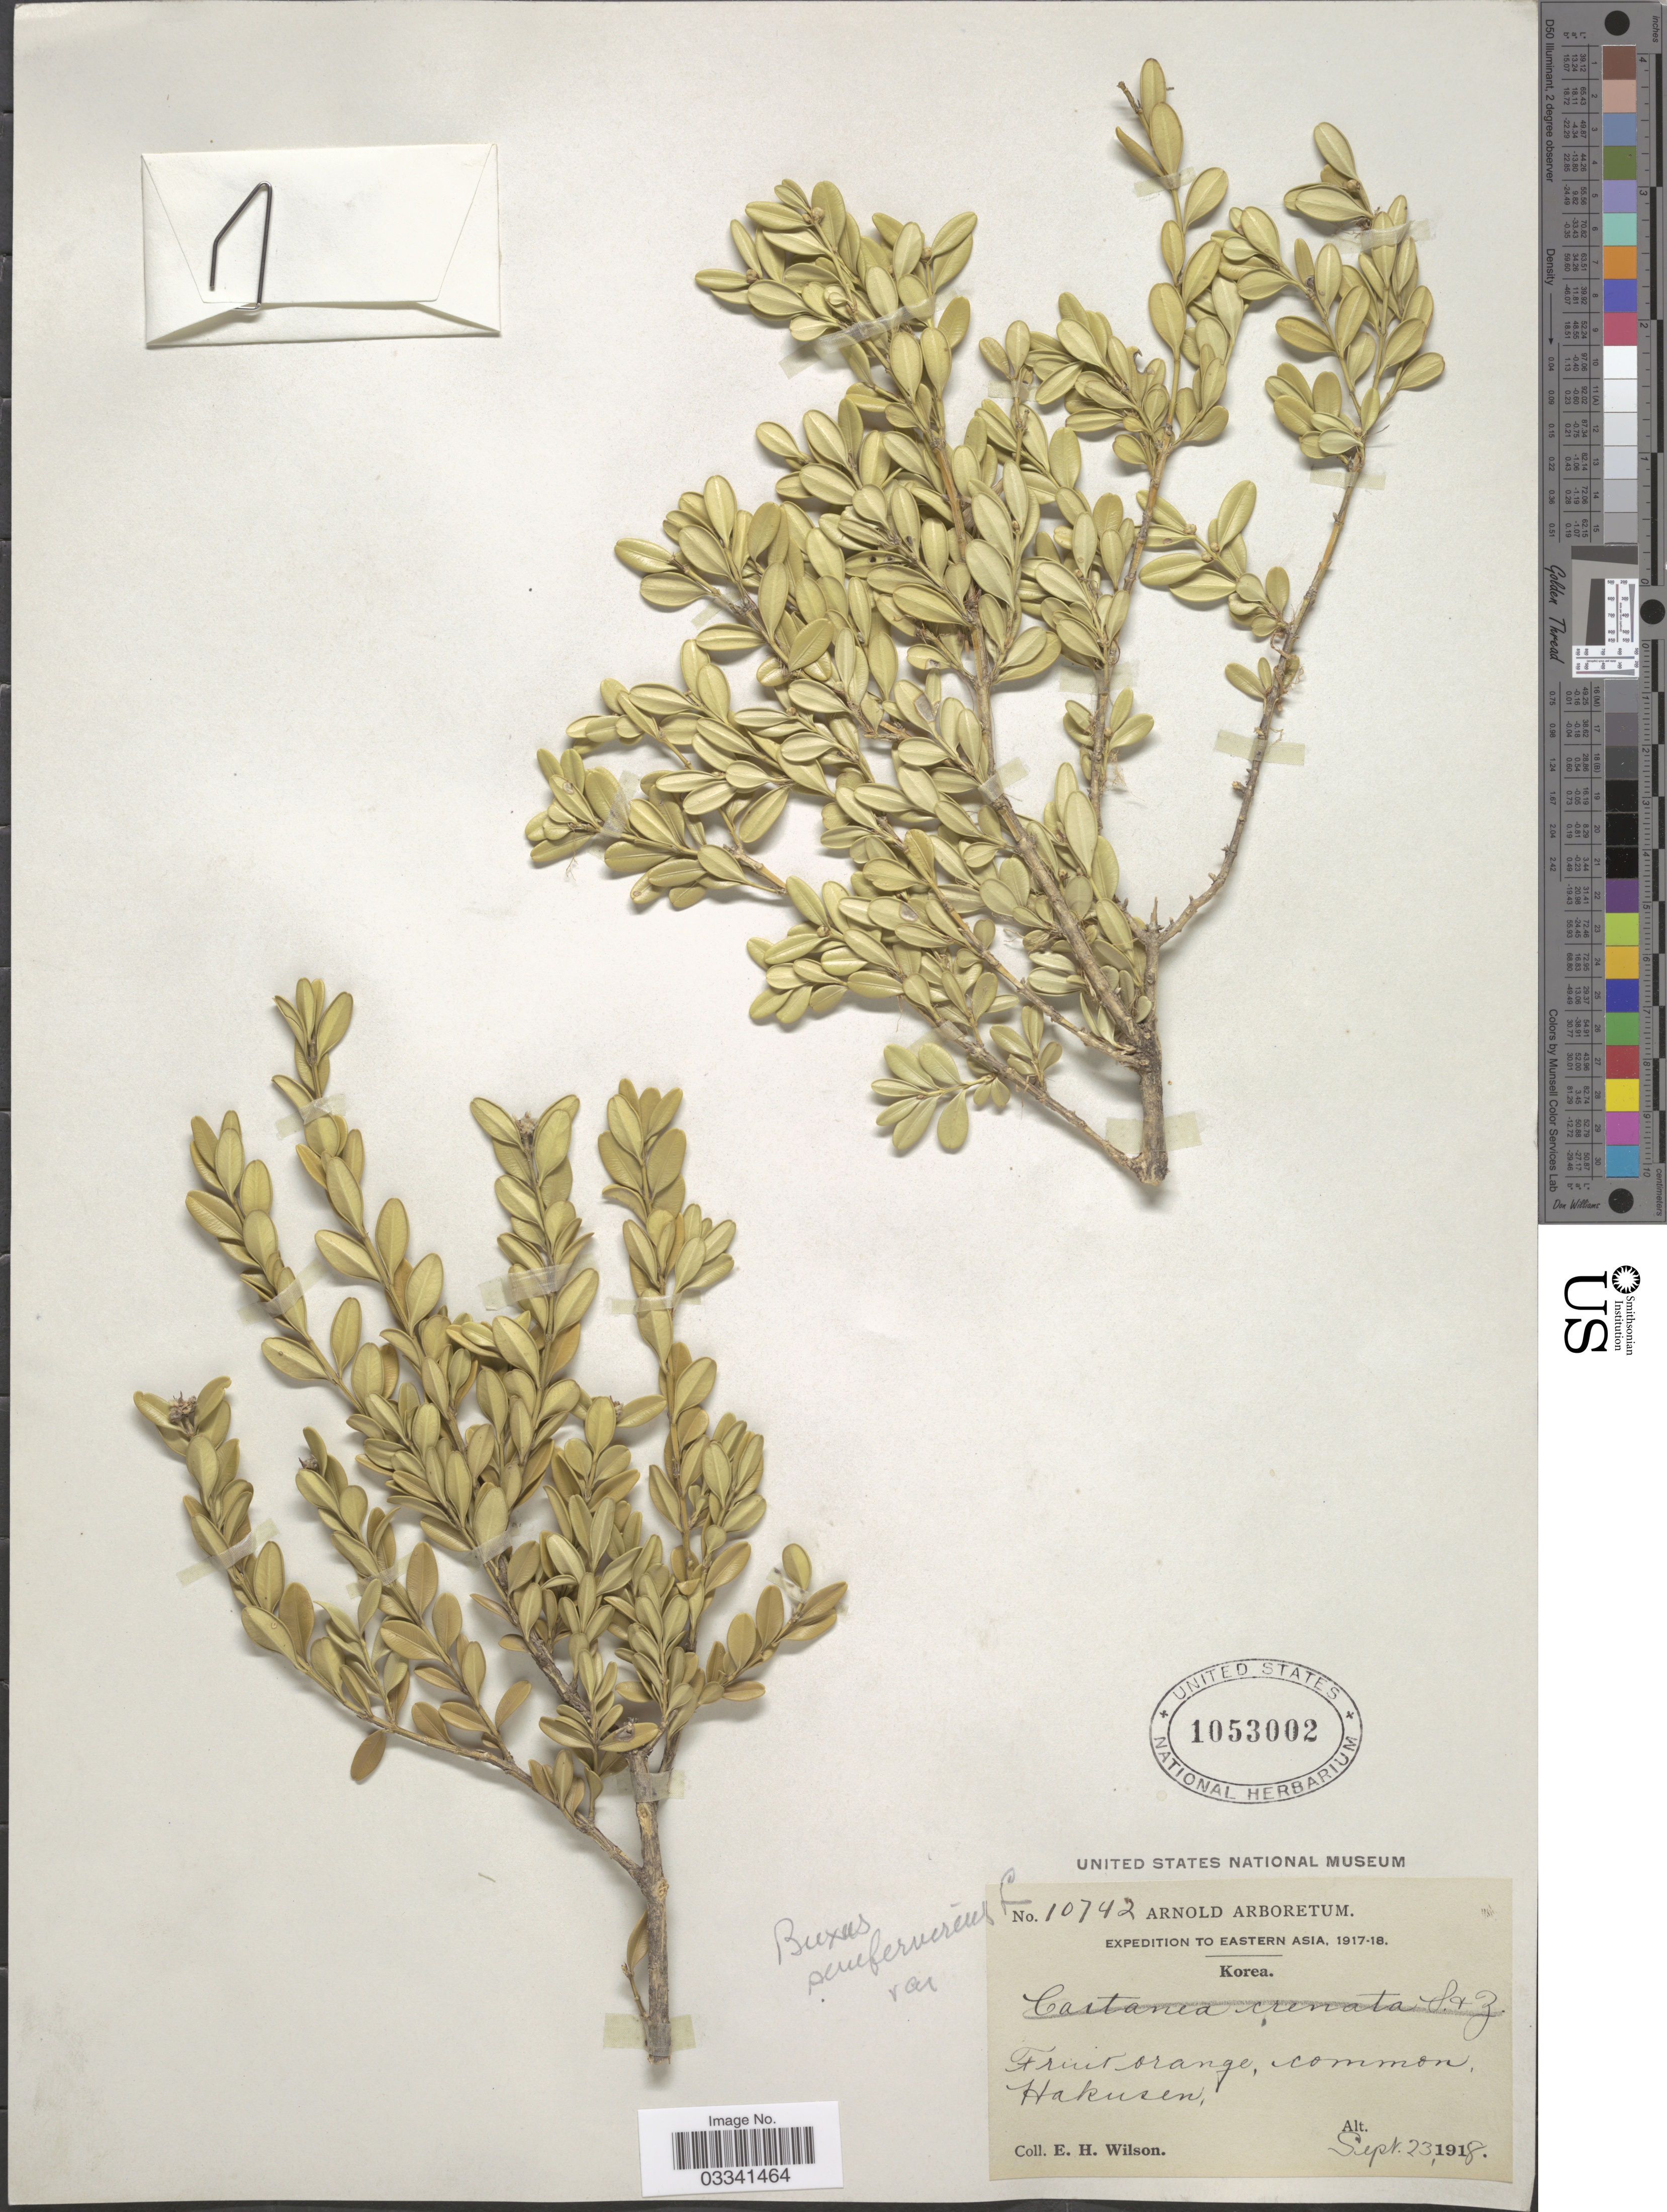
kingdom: Plantae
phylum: Tracheophyta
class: Magnoliopsida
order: Buxales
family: Buxaceae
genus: Buxus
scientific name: Buxus sempervirens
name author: L.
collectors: E. Wilson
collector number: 10742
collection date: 1918-09-23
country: South Korea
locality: Hakusen.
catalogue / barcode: US 1053002